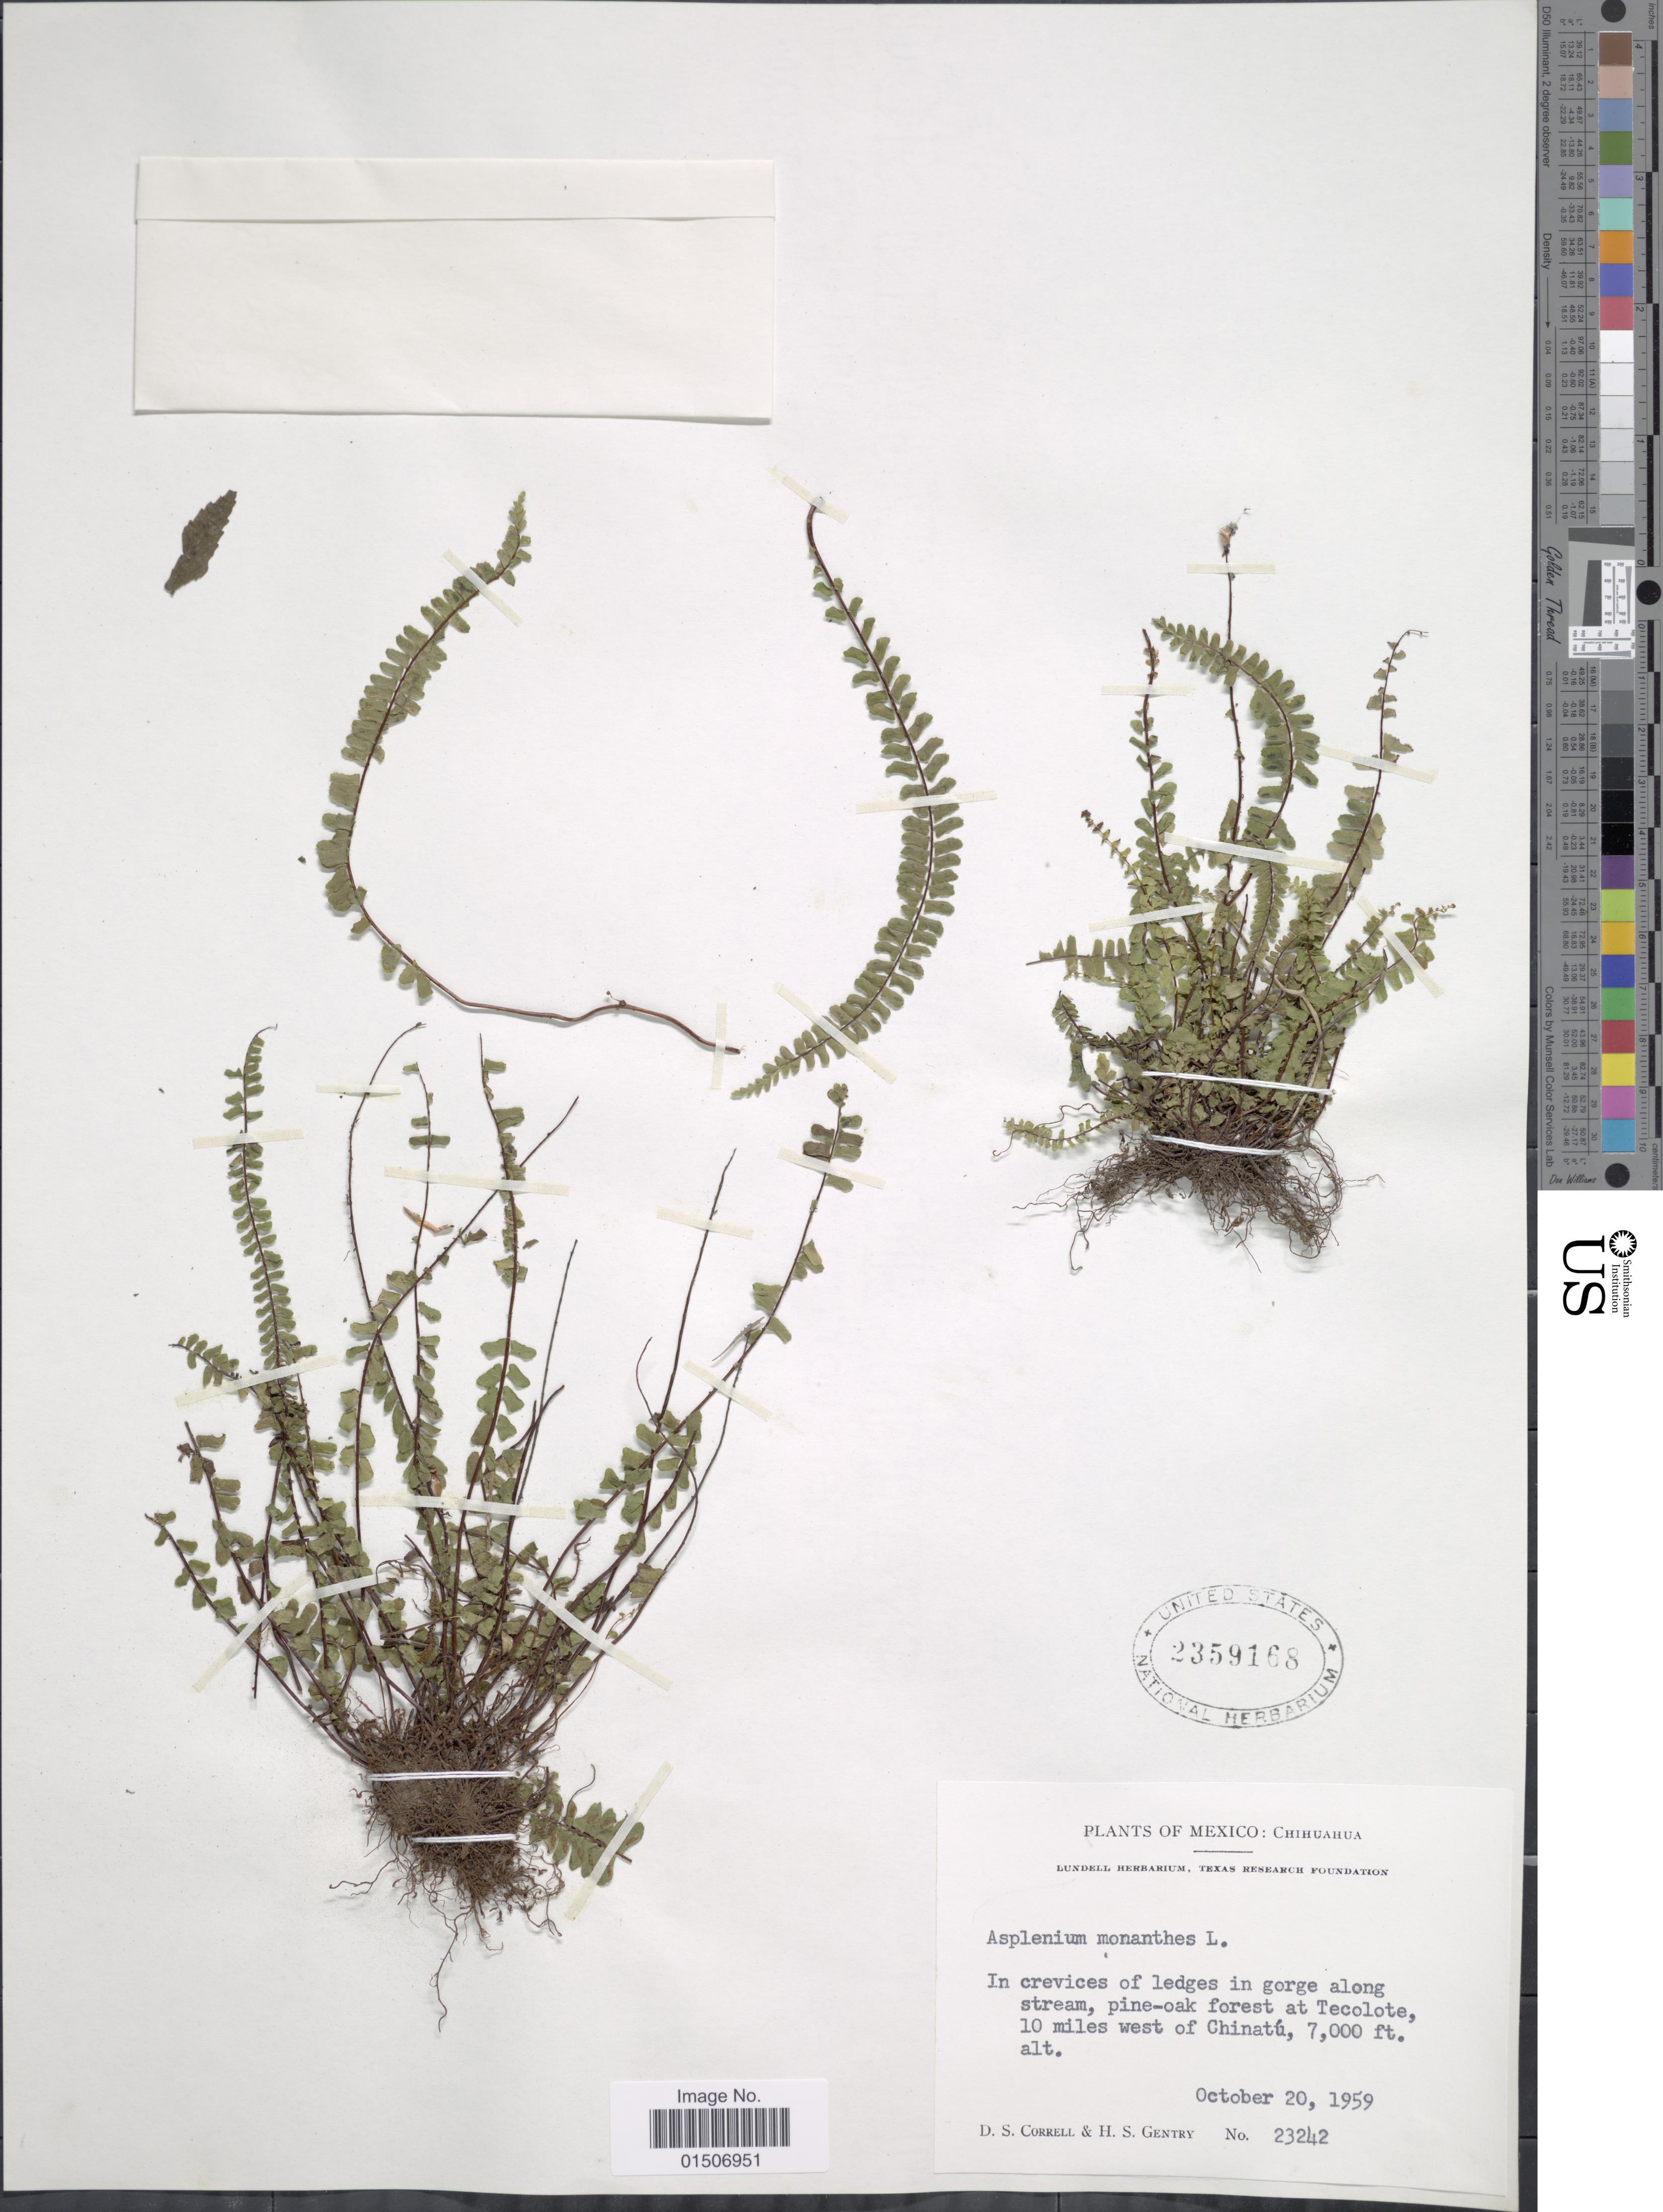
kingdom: Plantae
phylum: Tracheophyta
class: Polypodiopsida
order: Polypodiales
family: Aspleniaceae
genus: Asplenium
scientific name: Asplenium monanthes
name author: L.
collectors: D. S. Correll & H. S. Gentry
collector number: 23242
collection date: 1959-10-20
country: Mexico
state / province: Chihuahua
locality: In crevices of ledges in gorges along stream, pine-oak forest at Tecolote, 10 miles west of Chinatú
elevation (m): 2134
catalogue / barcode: US 2359168